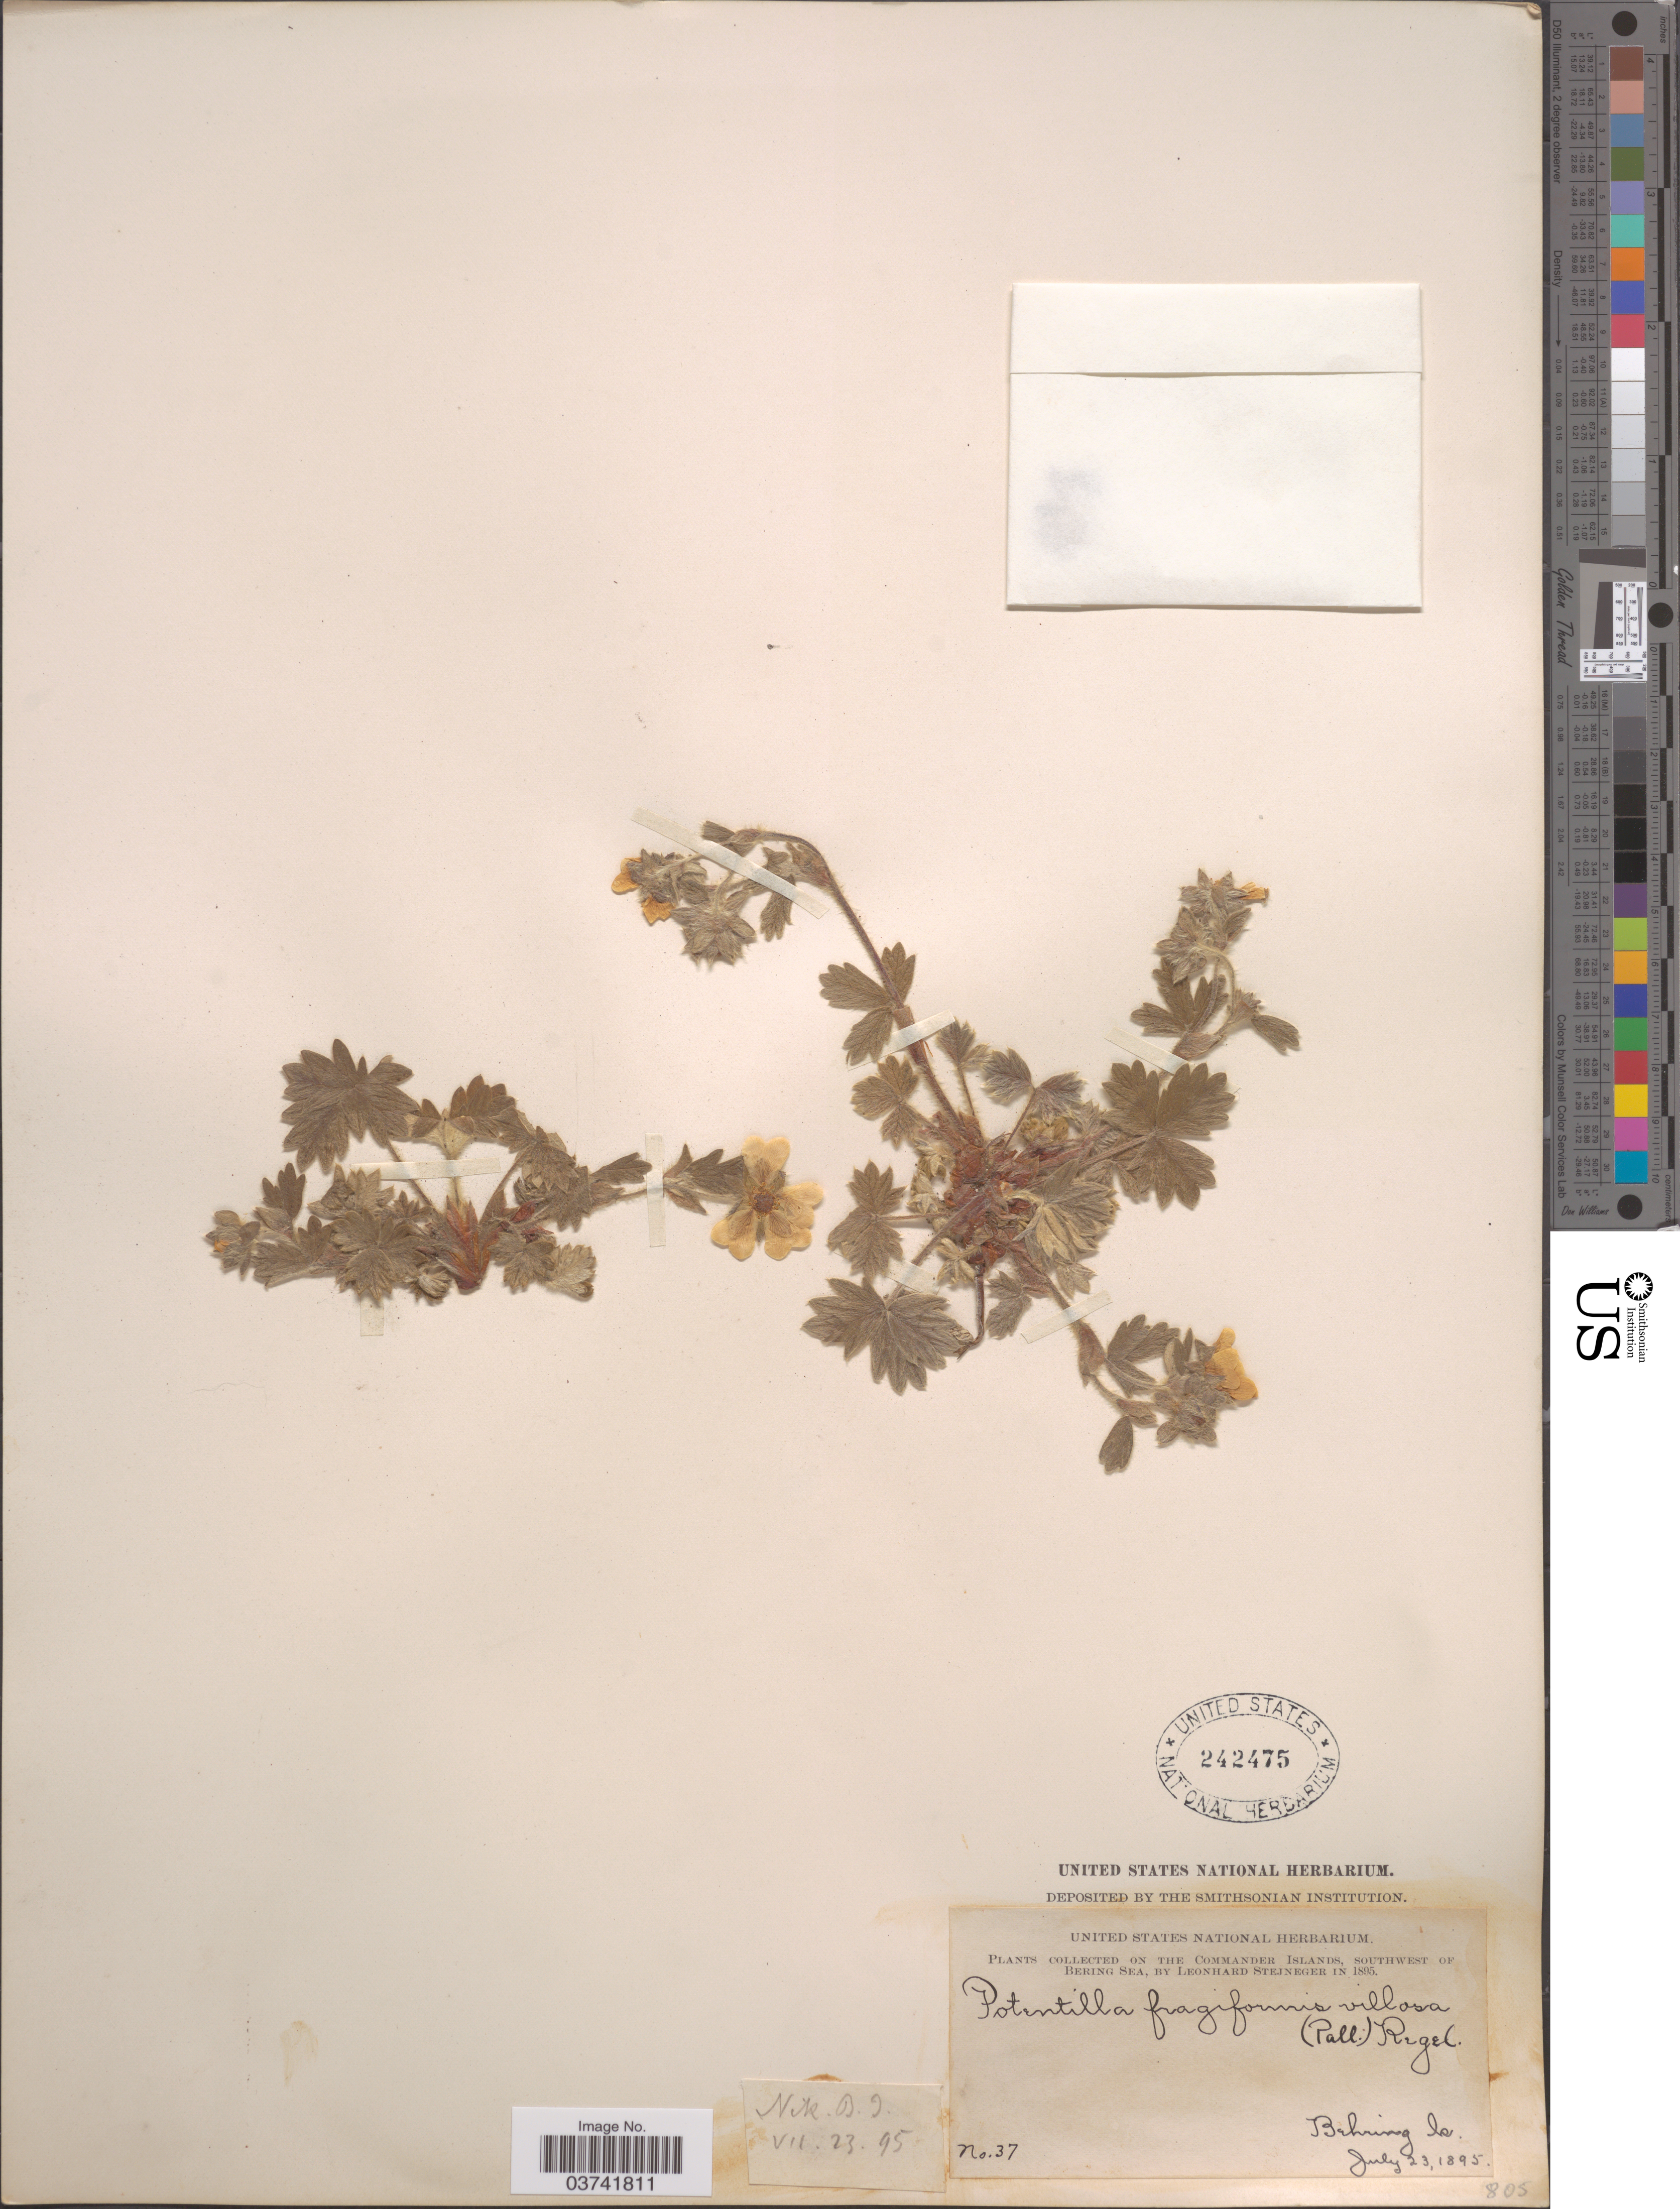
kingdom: Plantae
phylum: Tracheophyta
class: Magnoliopsida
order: Rosales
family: Rosaceae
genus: Potentilla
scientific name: Potentilla villosa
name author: Pall. ex Pursh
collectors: L. Stejneger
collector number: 37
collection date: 1895-07-23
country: Russian Federation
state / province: Kamchatka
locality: The Commander Islands, Southwest of Bering Sea, Behring Is.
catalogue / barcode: US 242475